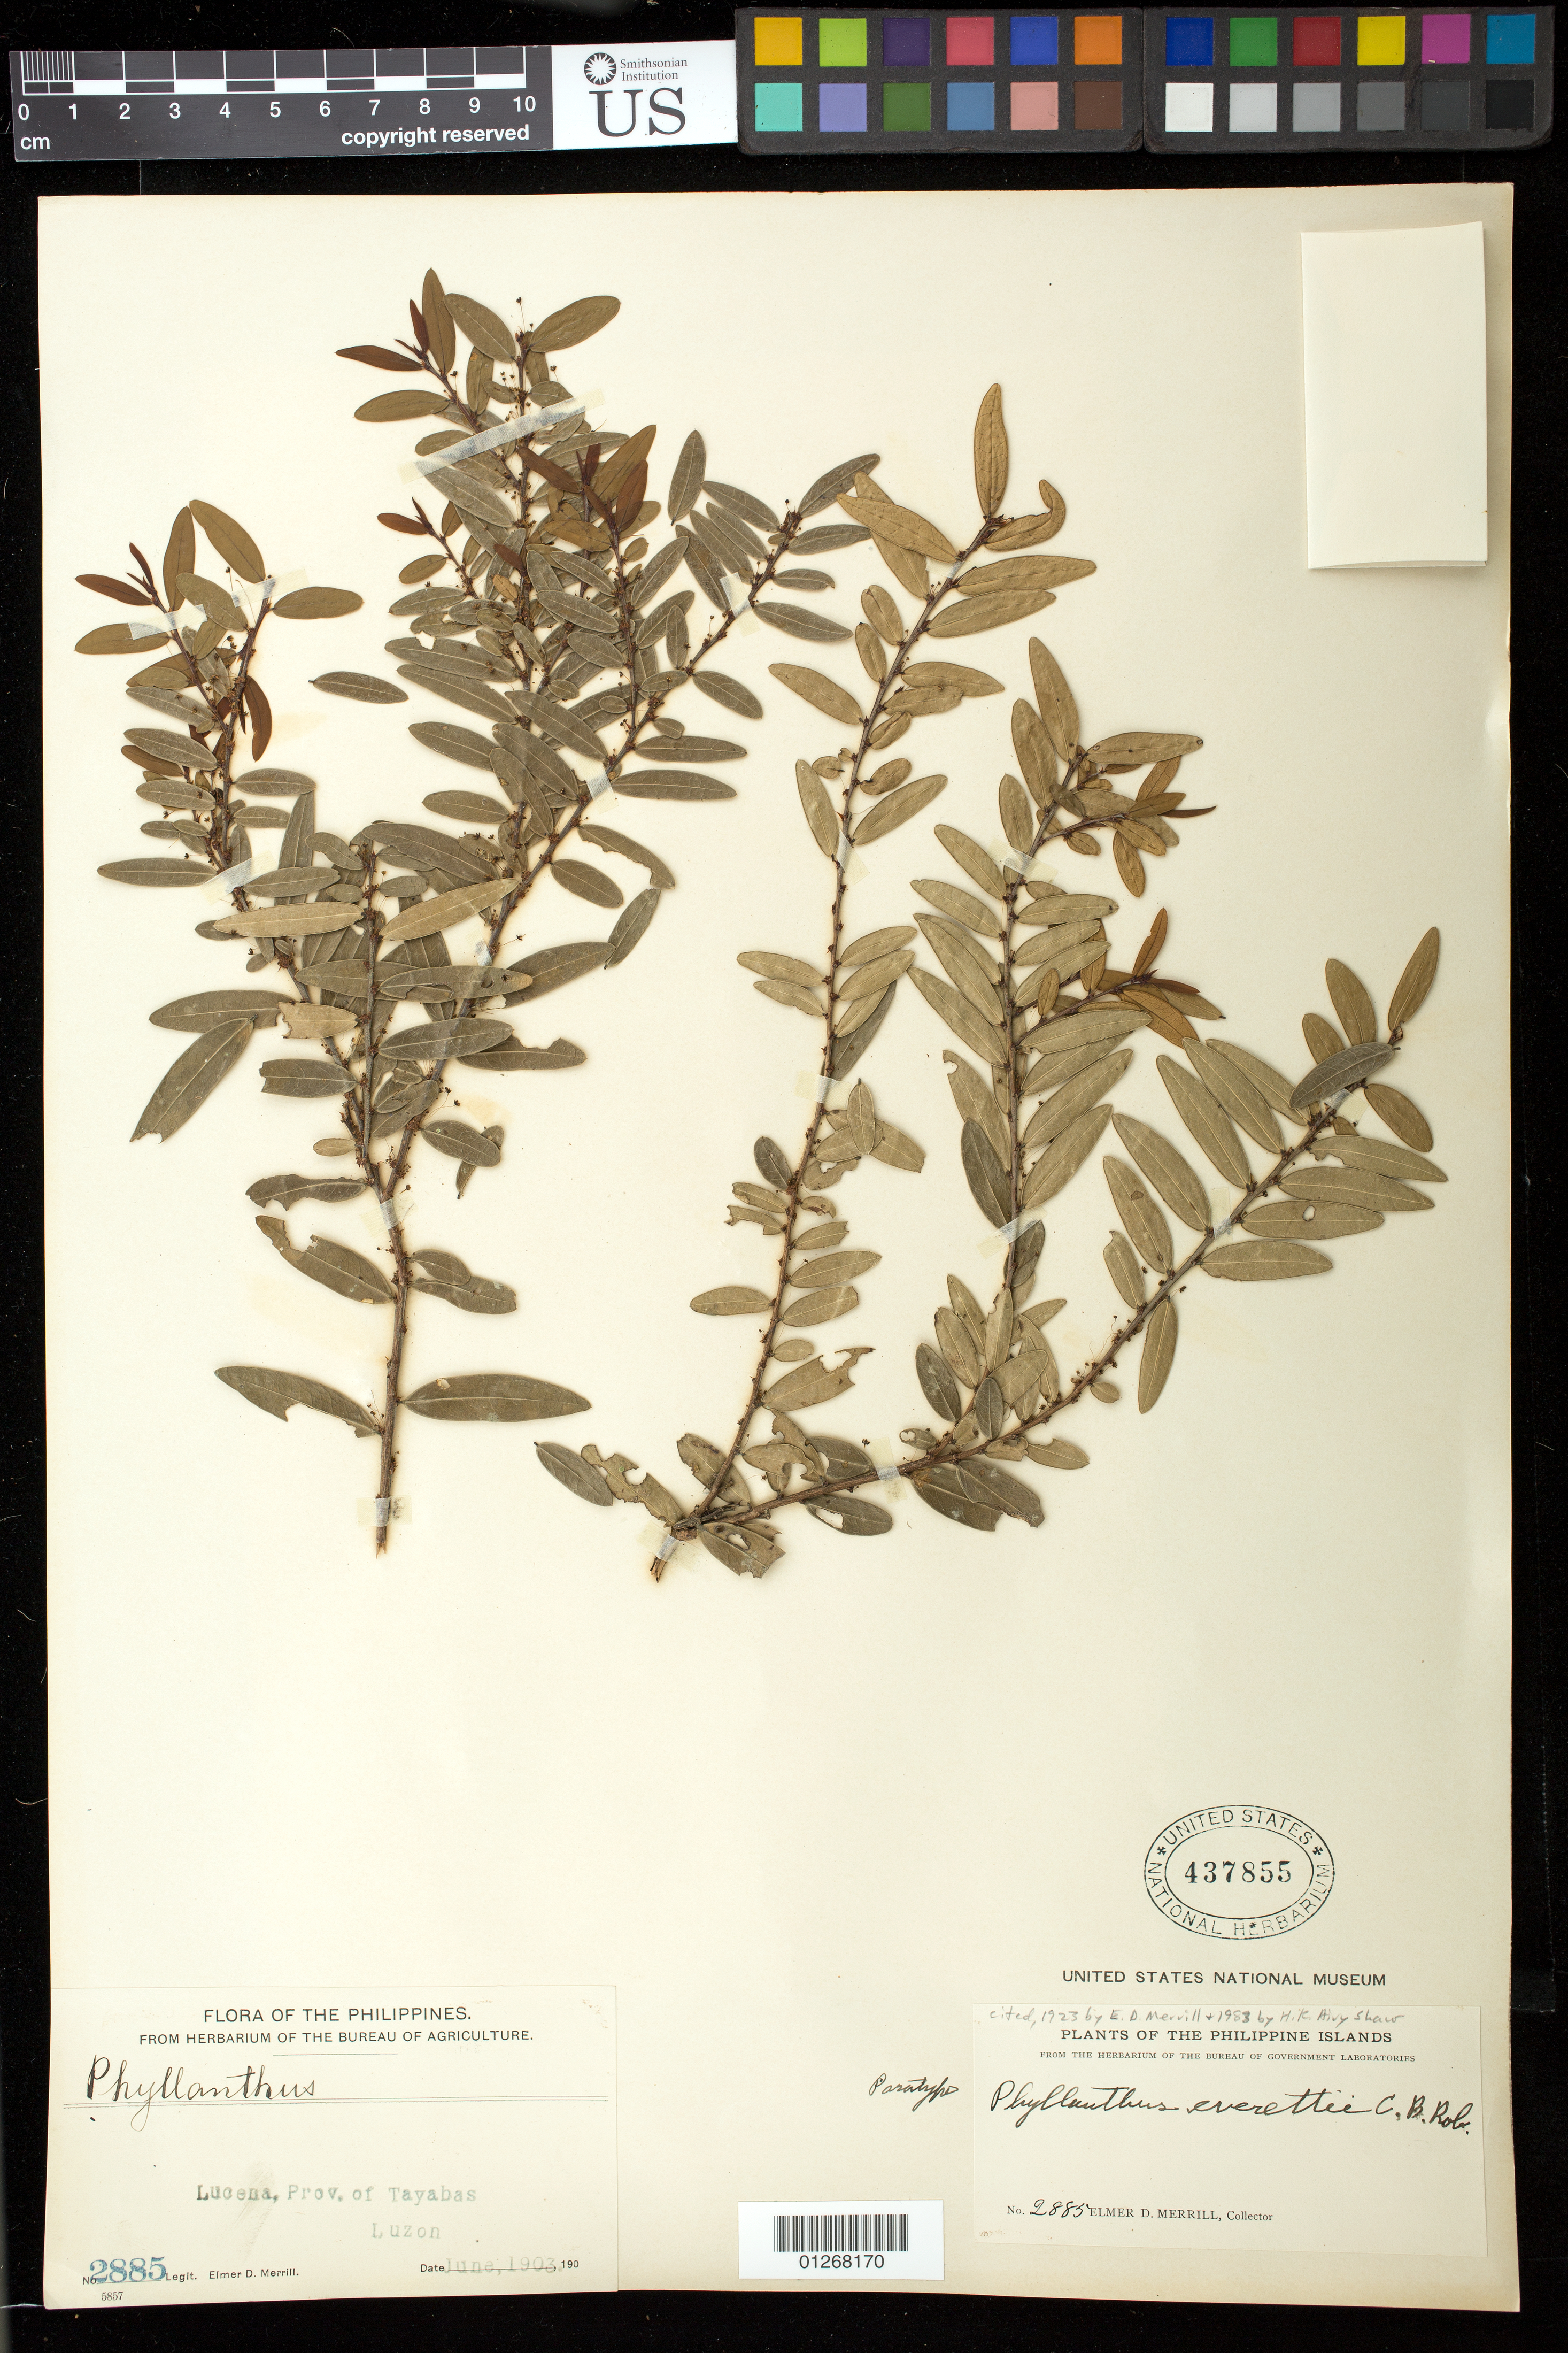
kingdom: Plantae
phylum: Tracheophyta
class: Magnoliopsida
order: Malpighiales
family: Phyllanthaceae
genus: Phyllanthus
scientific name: Phyllanthus everettii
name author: C.B. Rob.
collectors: E. D. Merrill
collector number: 2885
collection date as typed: Jun 1903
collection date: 1903-06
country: Philippines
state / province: Calabarzon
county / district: Quezon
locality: Lucena. Luzon. Tayabas.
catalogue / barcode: US 437855